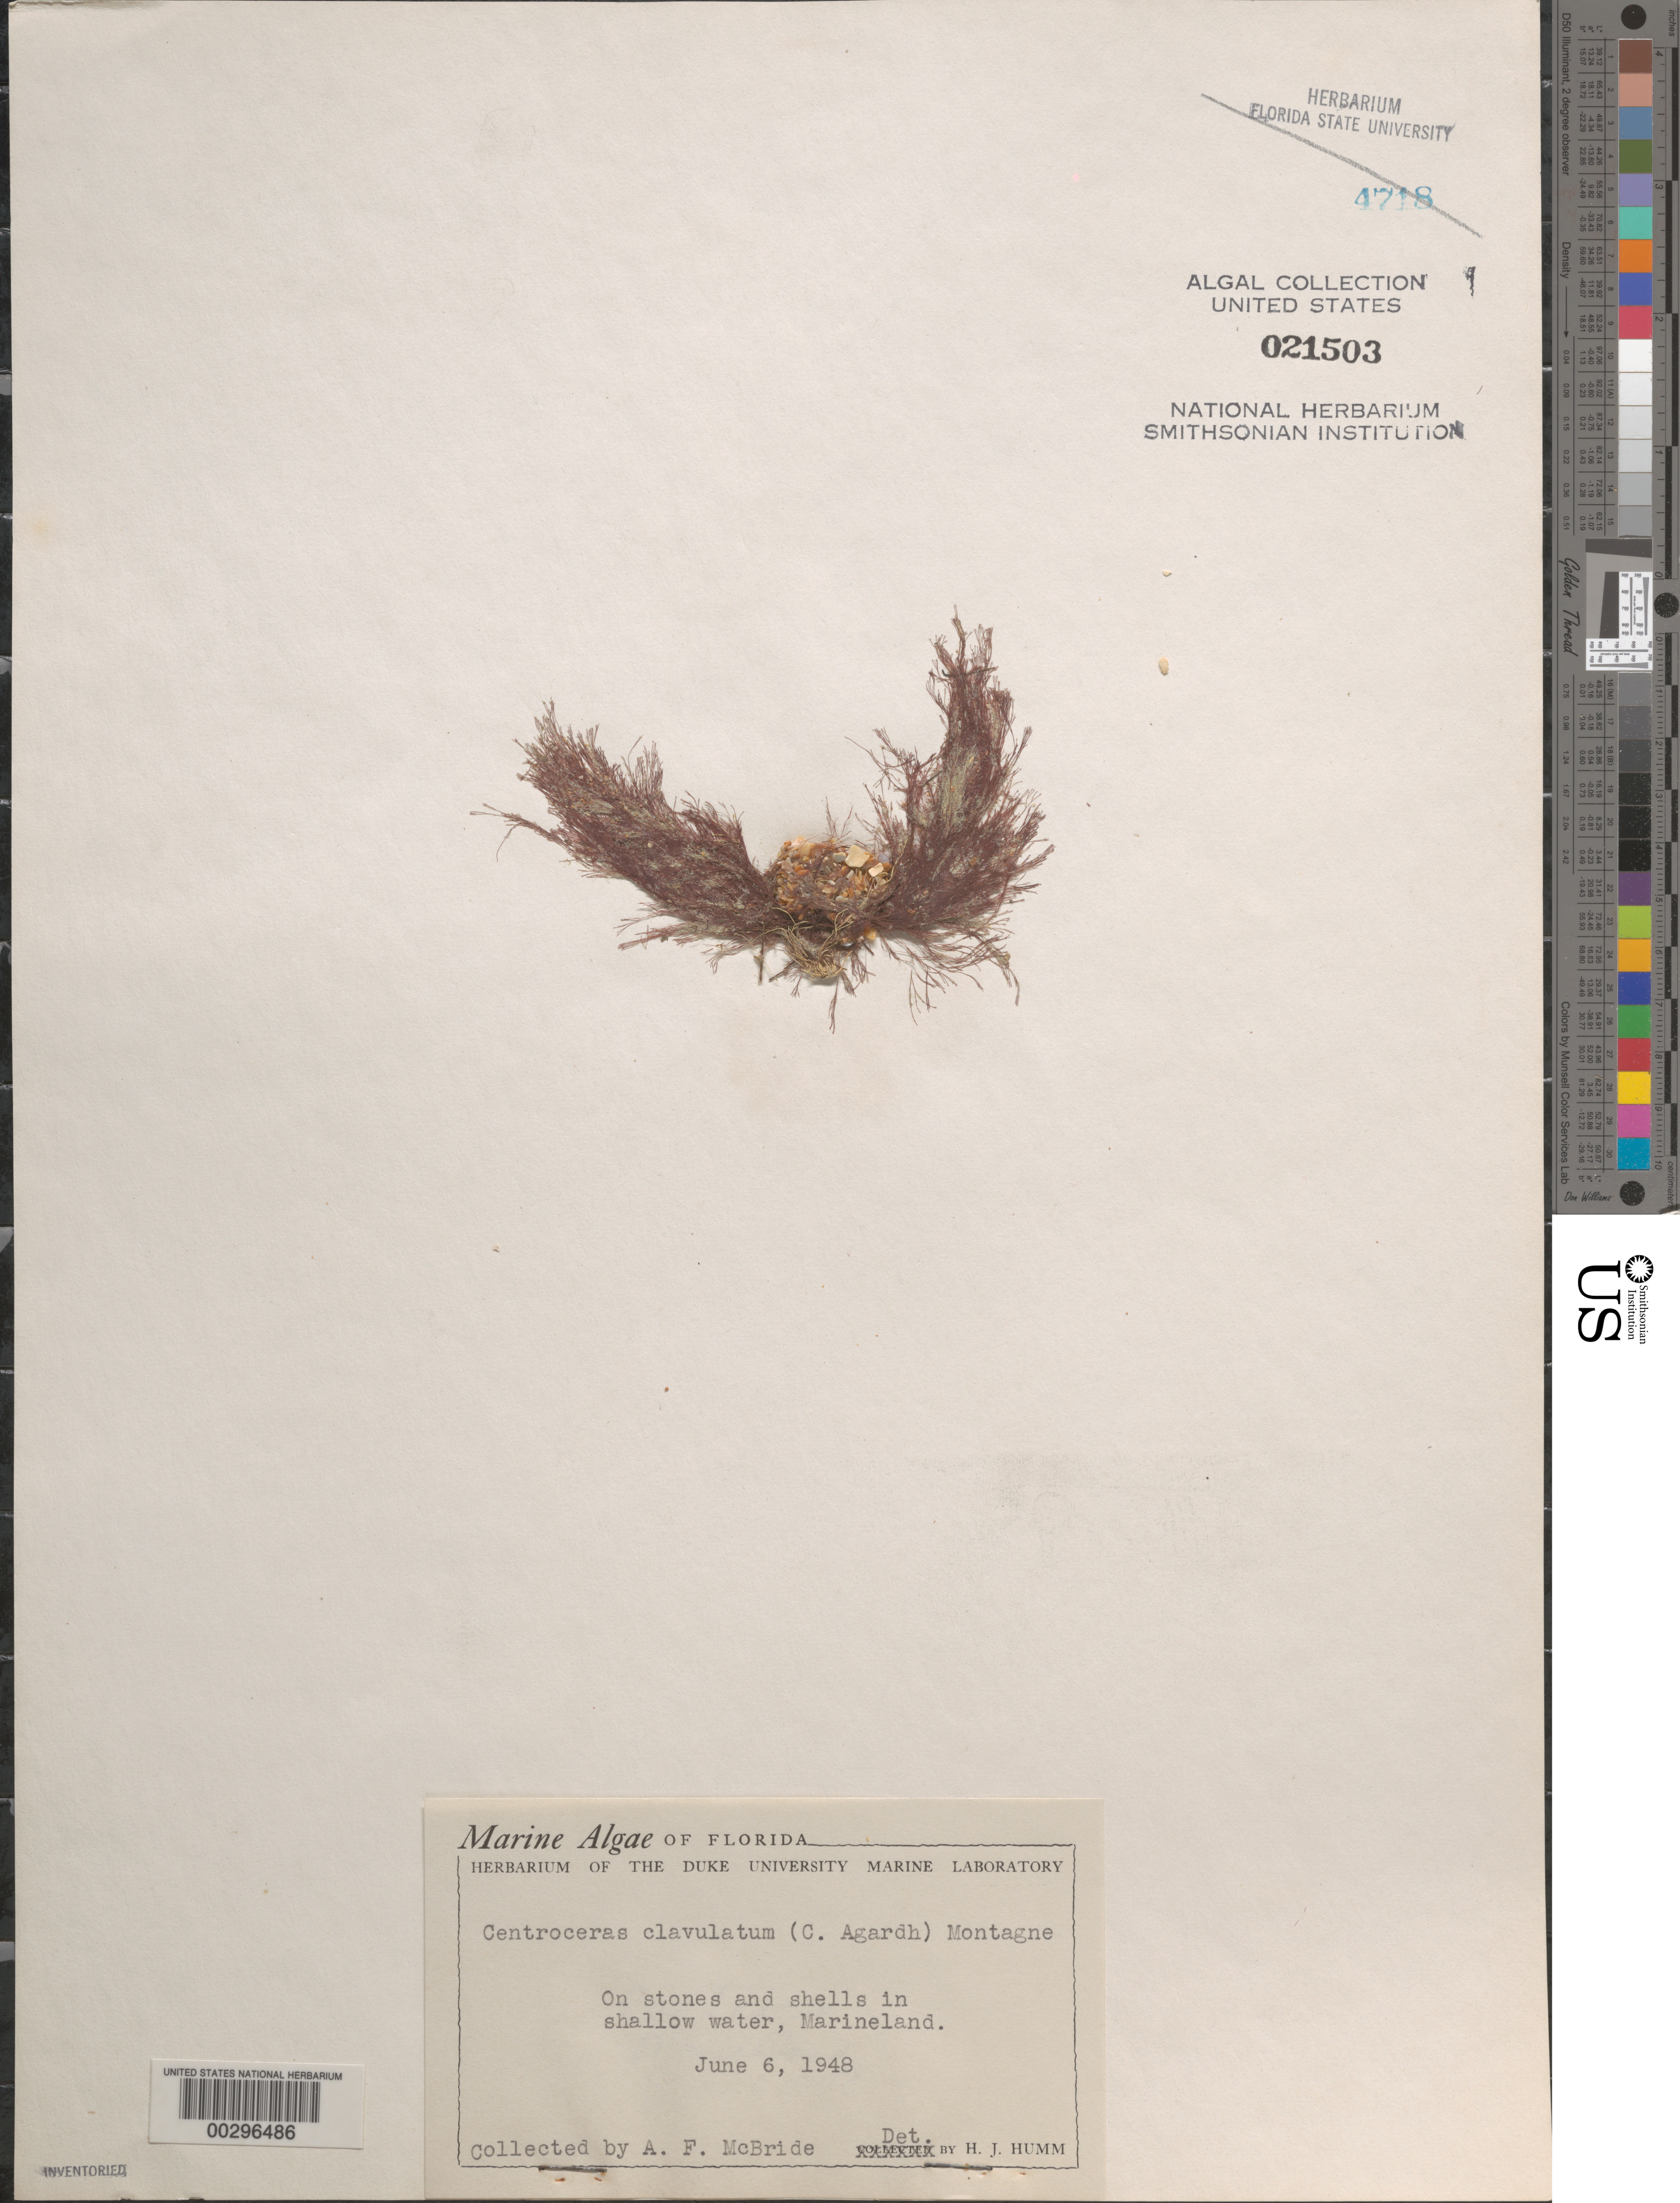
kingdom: Plantae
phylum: Rhodophyta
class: Florideophyceae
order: Ceramiales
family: Ceramiaceae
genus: Centroceras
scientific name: Centroceras clavulatum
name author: (C. Agardh) Mont.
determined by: Humm, Harold J.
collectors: A. Mcbride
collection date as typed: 06 Jun 1948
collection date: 1948-06-06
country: United States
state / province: Florida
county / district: Flagler County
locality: Marineland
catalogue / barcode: US 21503